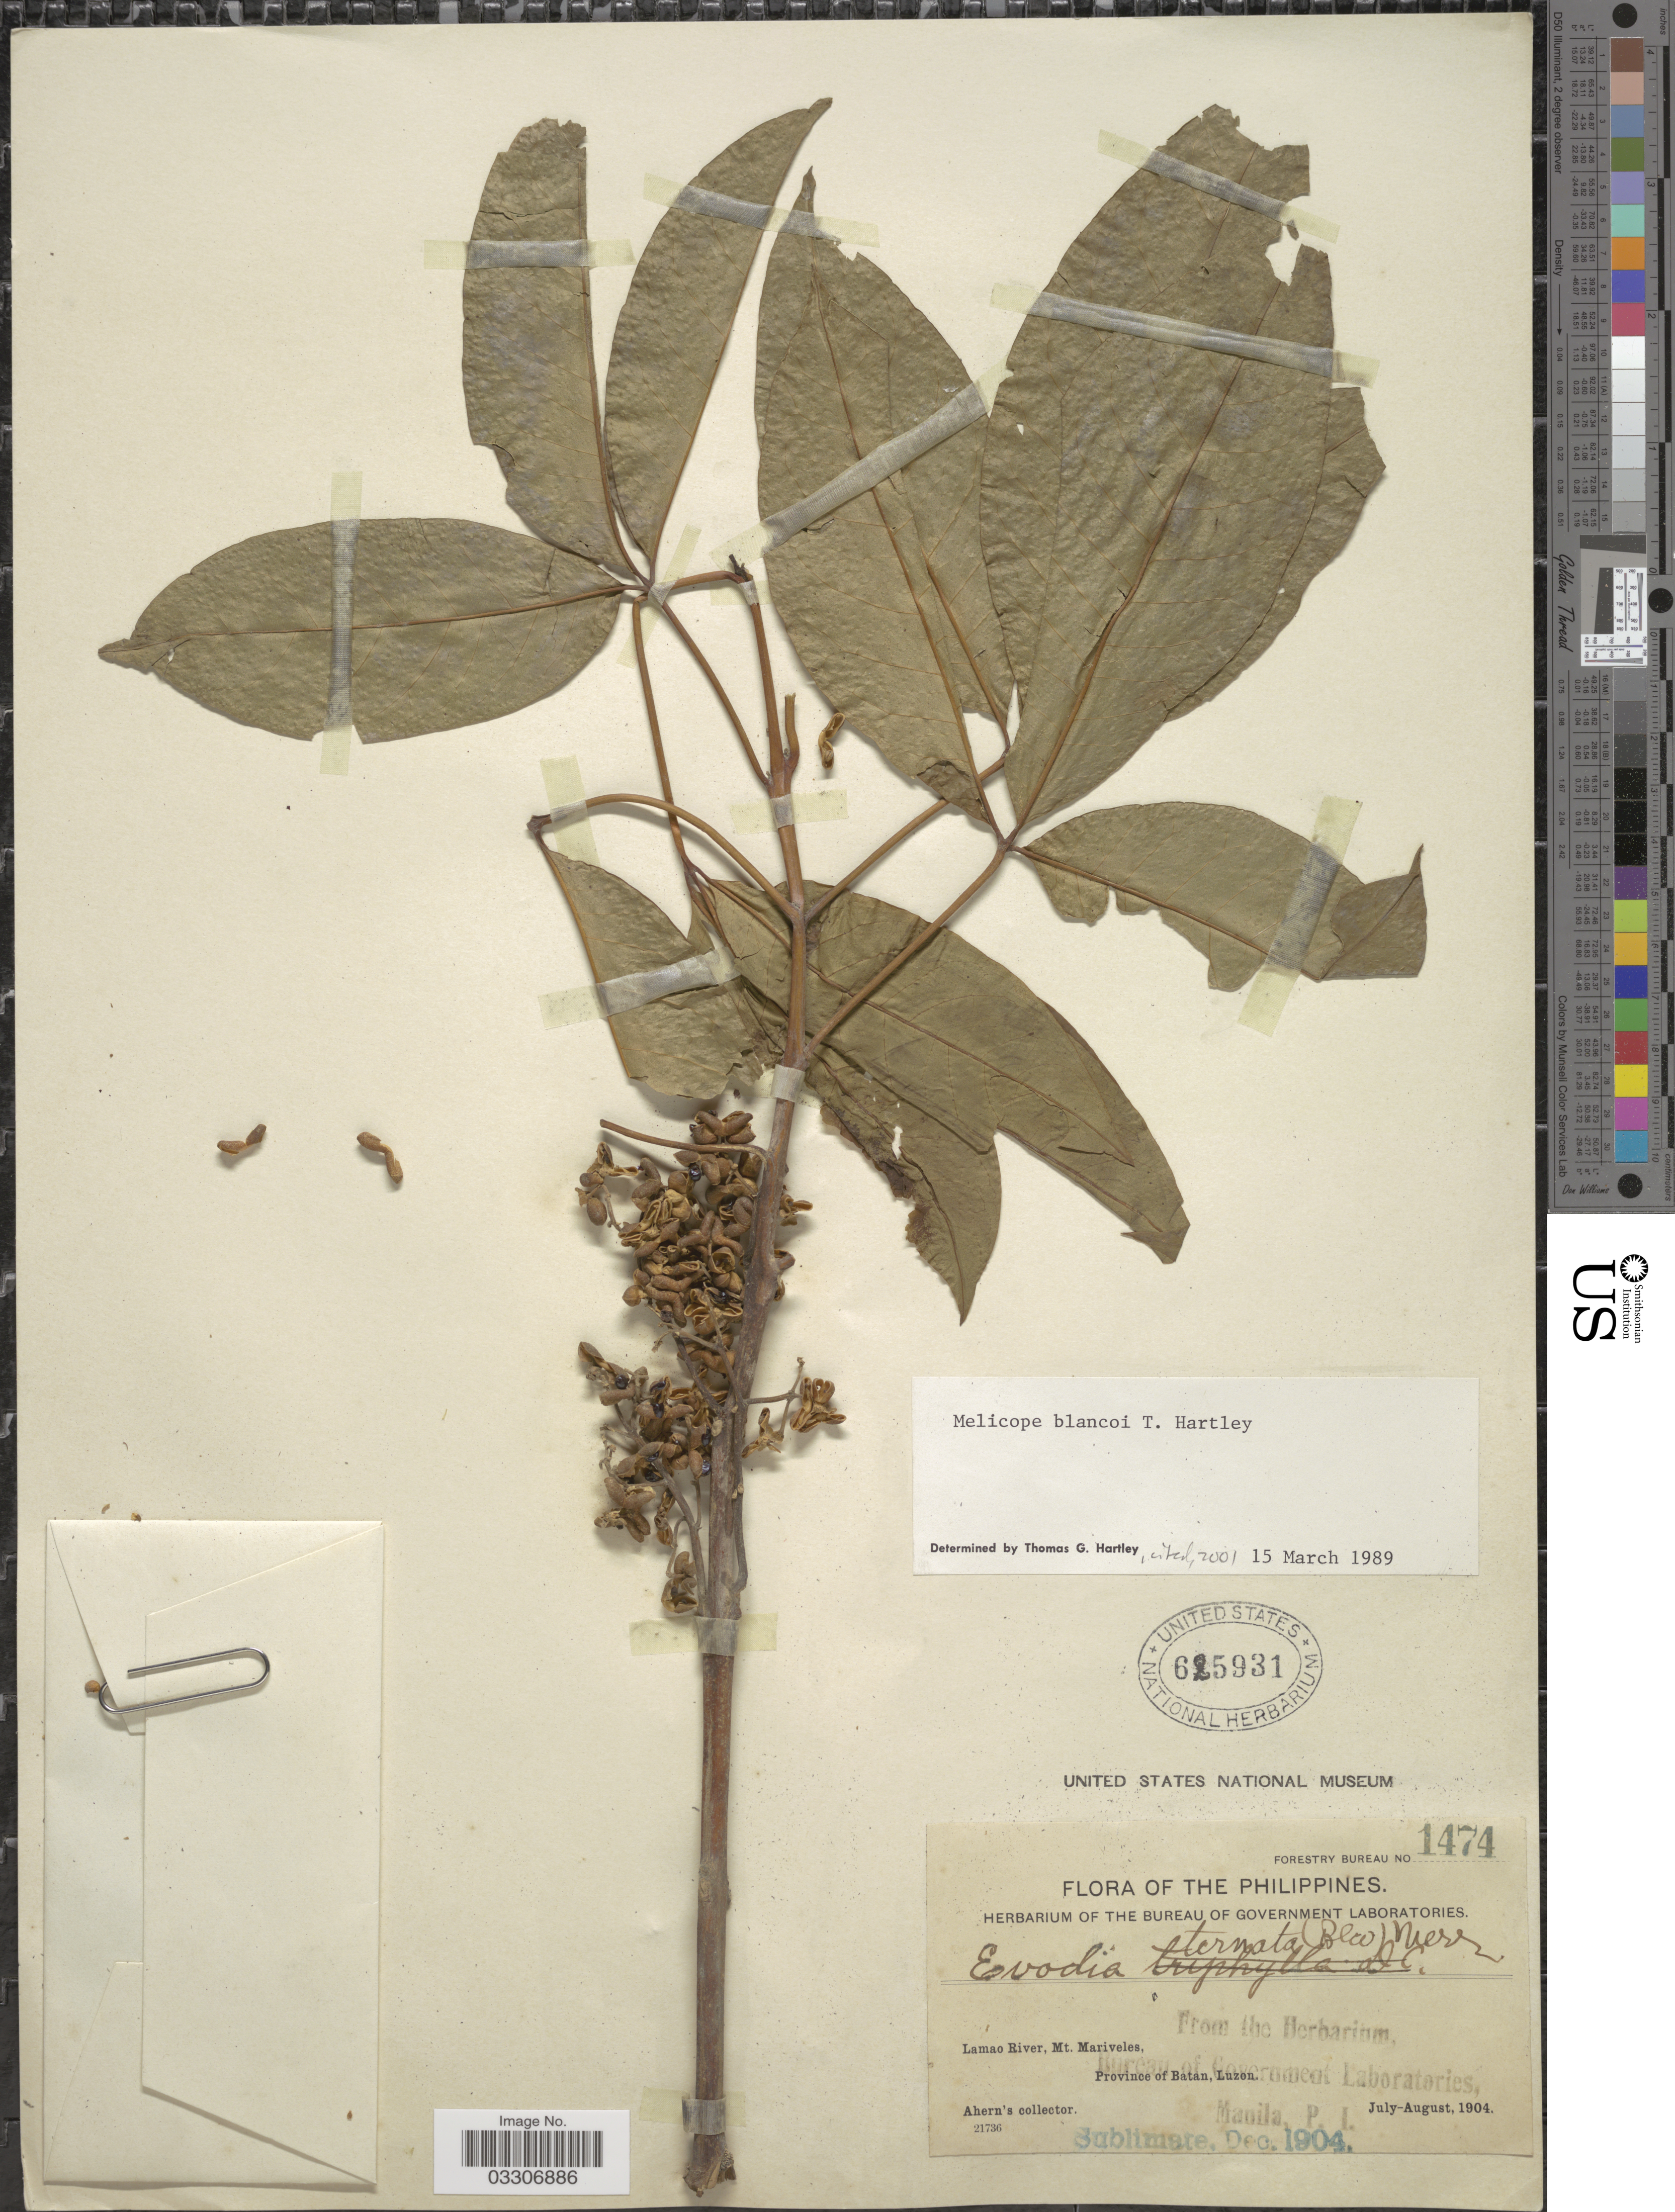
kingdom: Plantae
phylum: Tracheophyta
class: Magnoliopsida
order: Sapindales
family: Rutaceae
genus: Melicope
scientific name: Melicope blancoi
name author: T.G. Hartley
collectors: Ahern's collector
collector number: Forestry Bureau 1474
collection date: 1904-07/1904-08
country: Philippines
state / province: Cagayan Valley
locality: Lamao River, Mt. Mariveles, Province of Batan, Luzon.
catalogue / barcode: US 625931